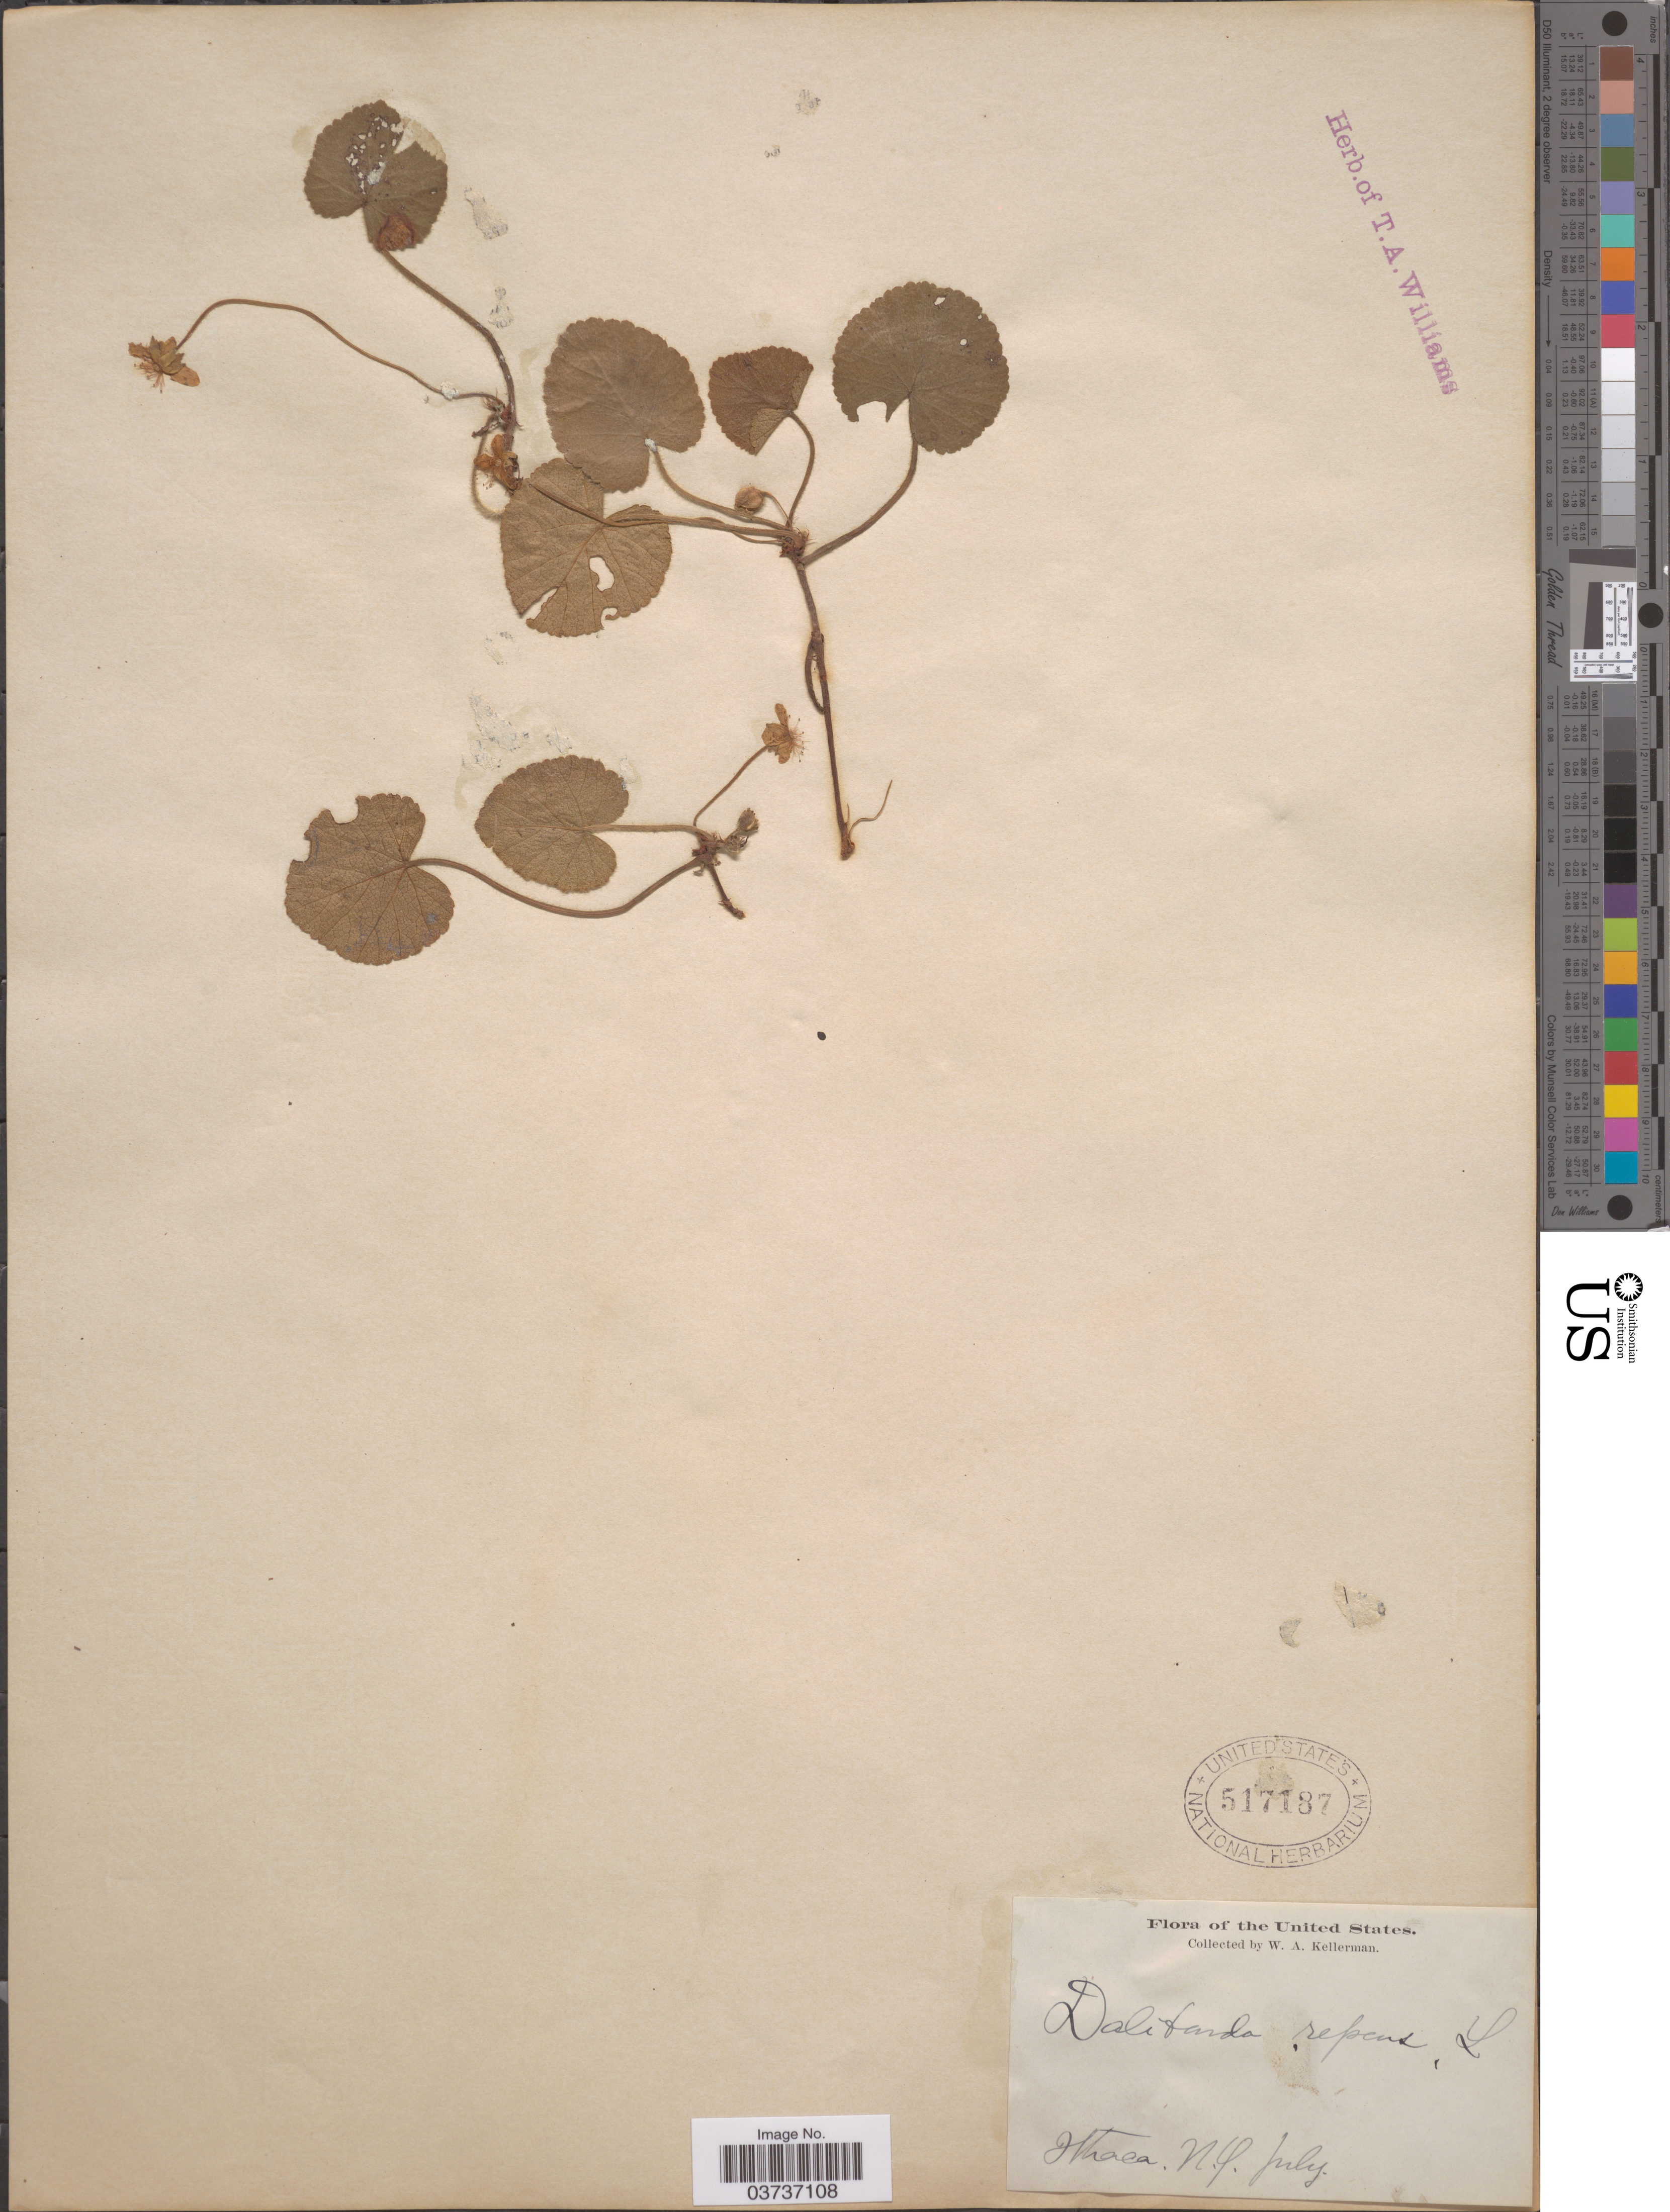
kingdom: Plantae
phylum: Tracheophyta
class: Magnoliopsida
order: Rosales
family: Rosaceae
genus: Dalibarda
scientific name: Dalibarda repens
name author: L.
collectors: W. Kellerman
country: United States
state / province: New York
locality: Ithaca.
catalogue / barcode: US 517187